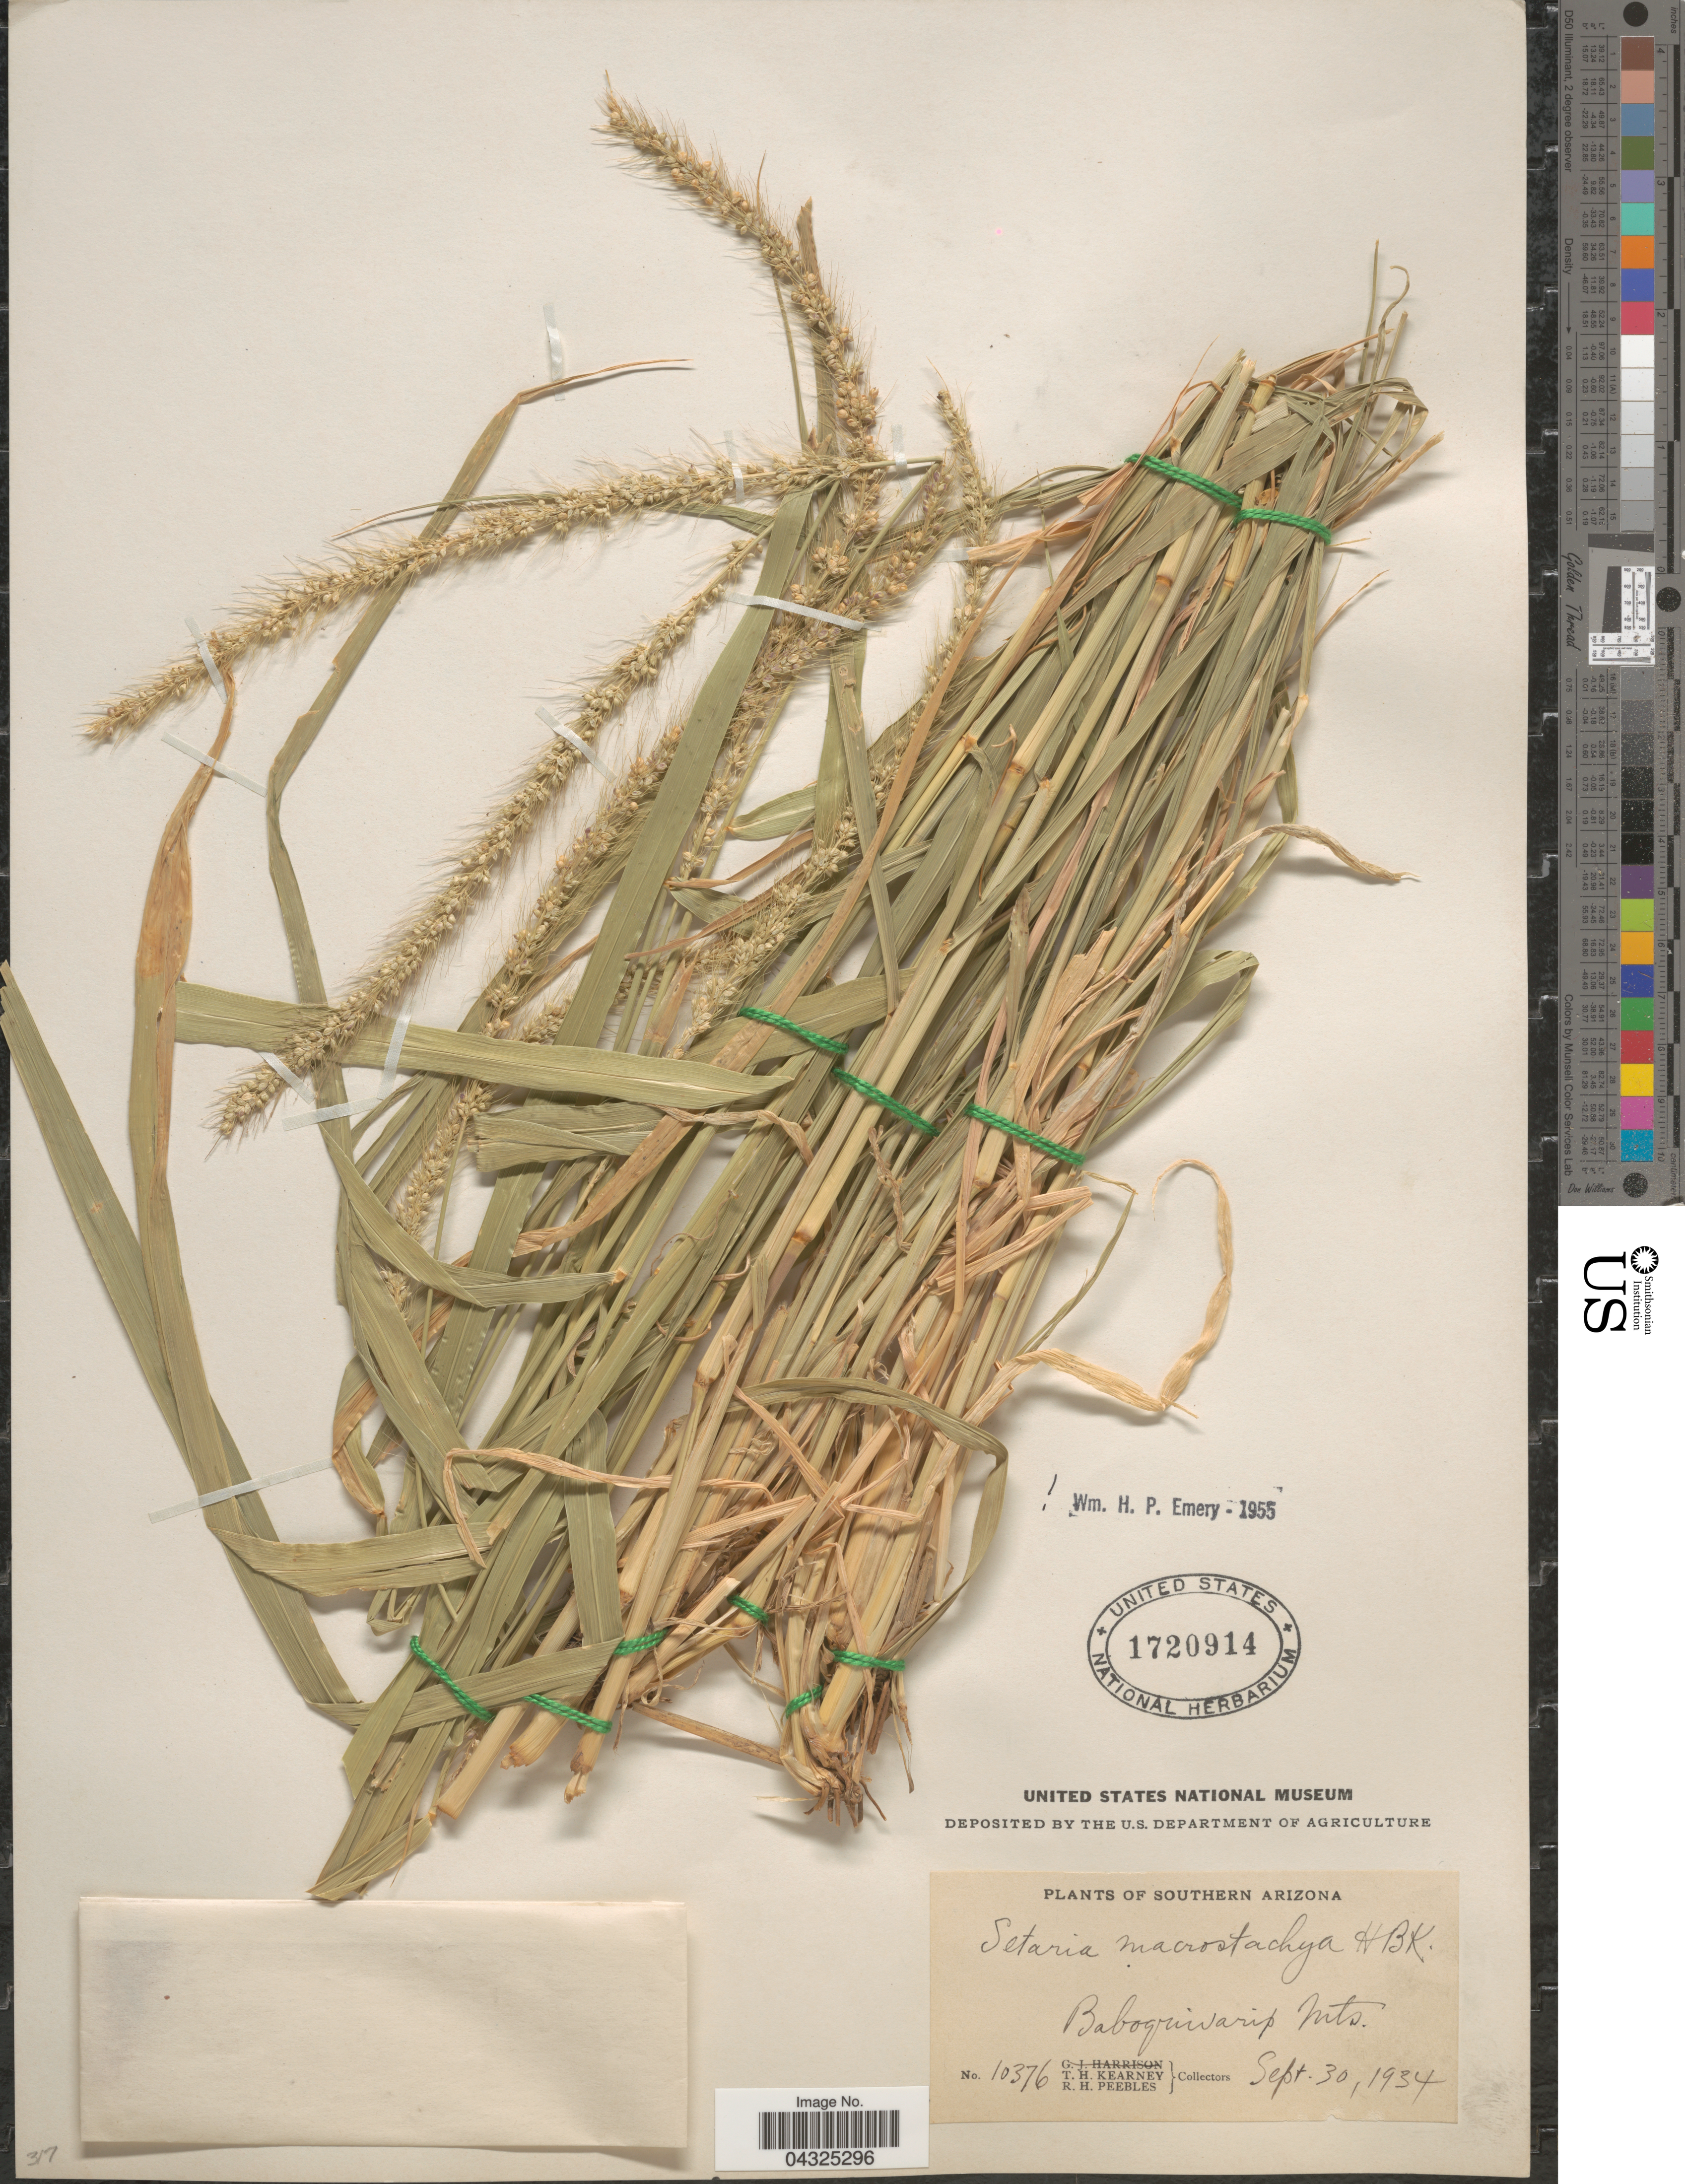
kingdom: Plantae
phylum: Tracheophyta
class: Liliopsida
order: Poales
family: Poaceae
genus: Setaria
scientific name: Setaria macrostachya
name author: Kunth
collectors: T. H. Kearney & R. H. Peebles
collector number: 10376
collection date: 1934-09-30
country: United States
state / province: Arizona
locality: Southern Arizona. Baboquivari Mts.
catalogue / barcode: US 1720914